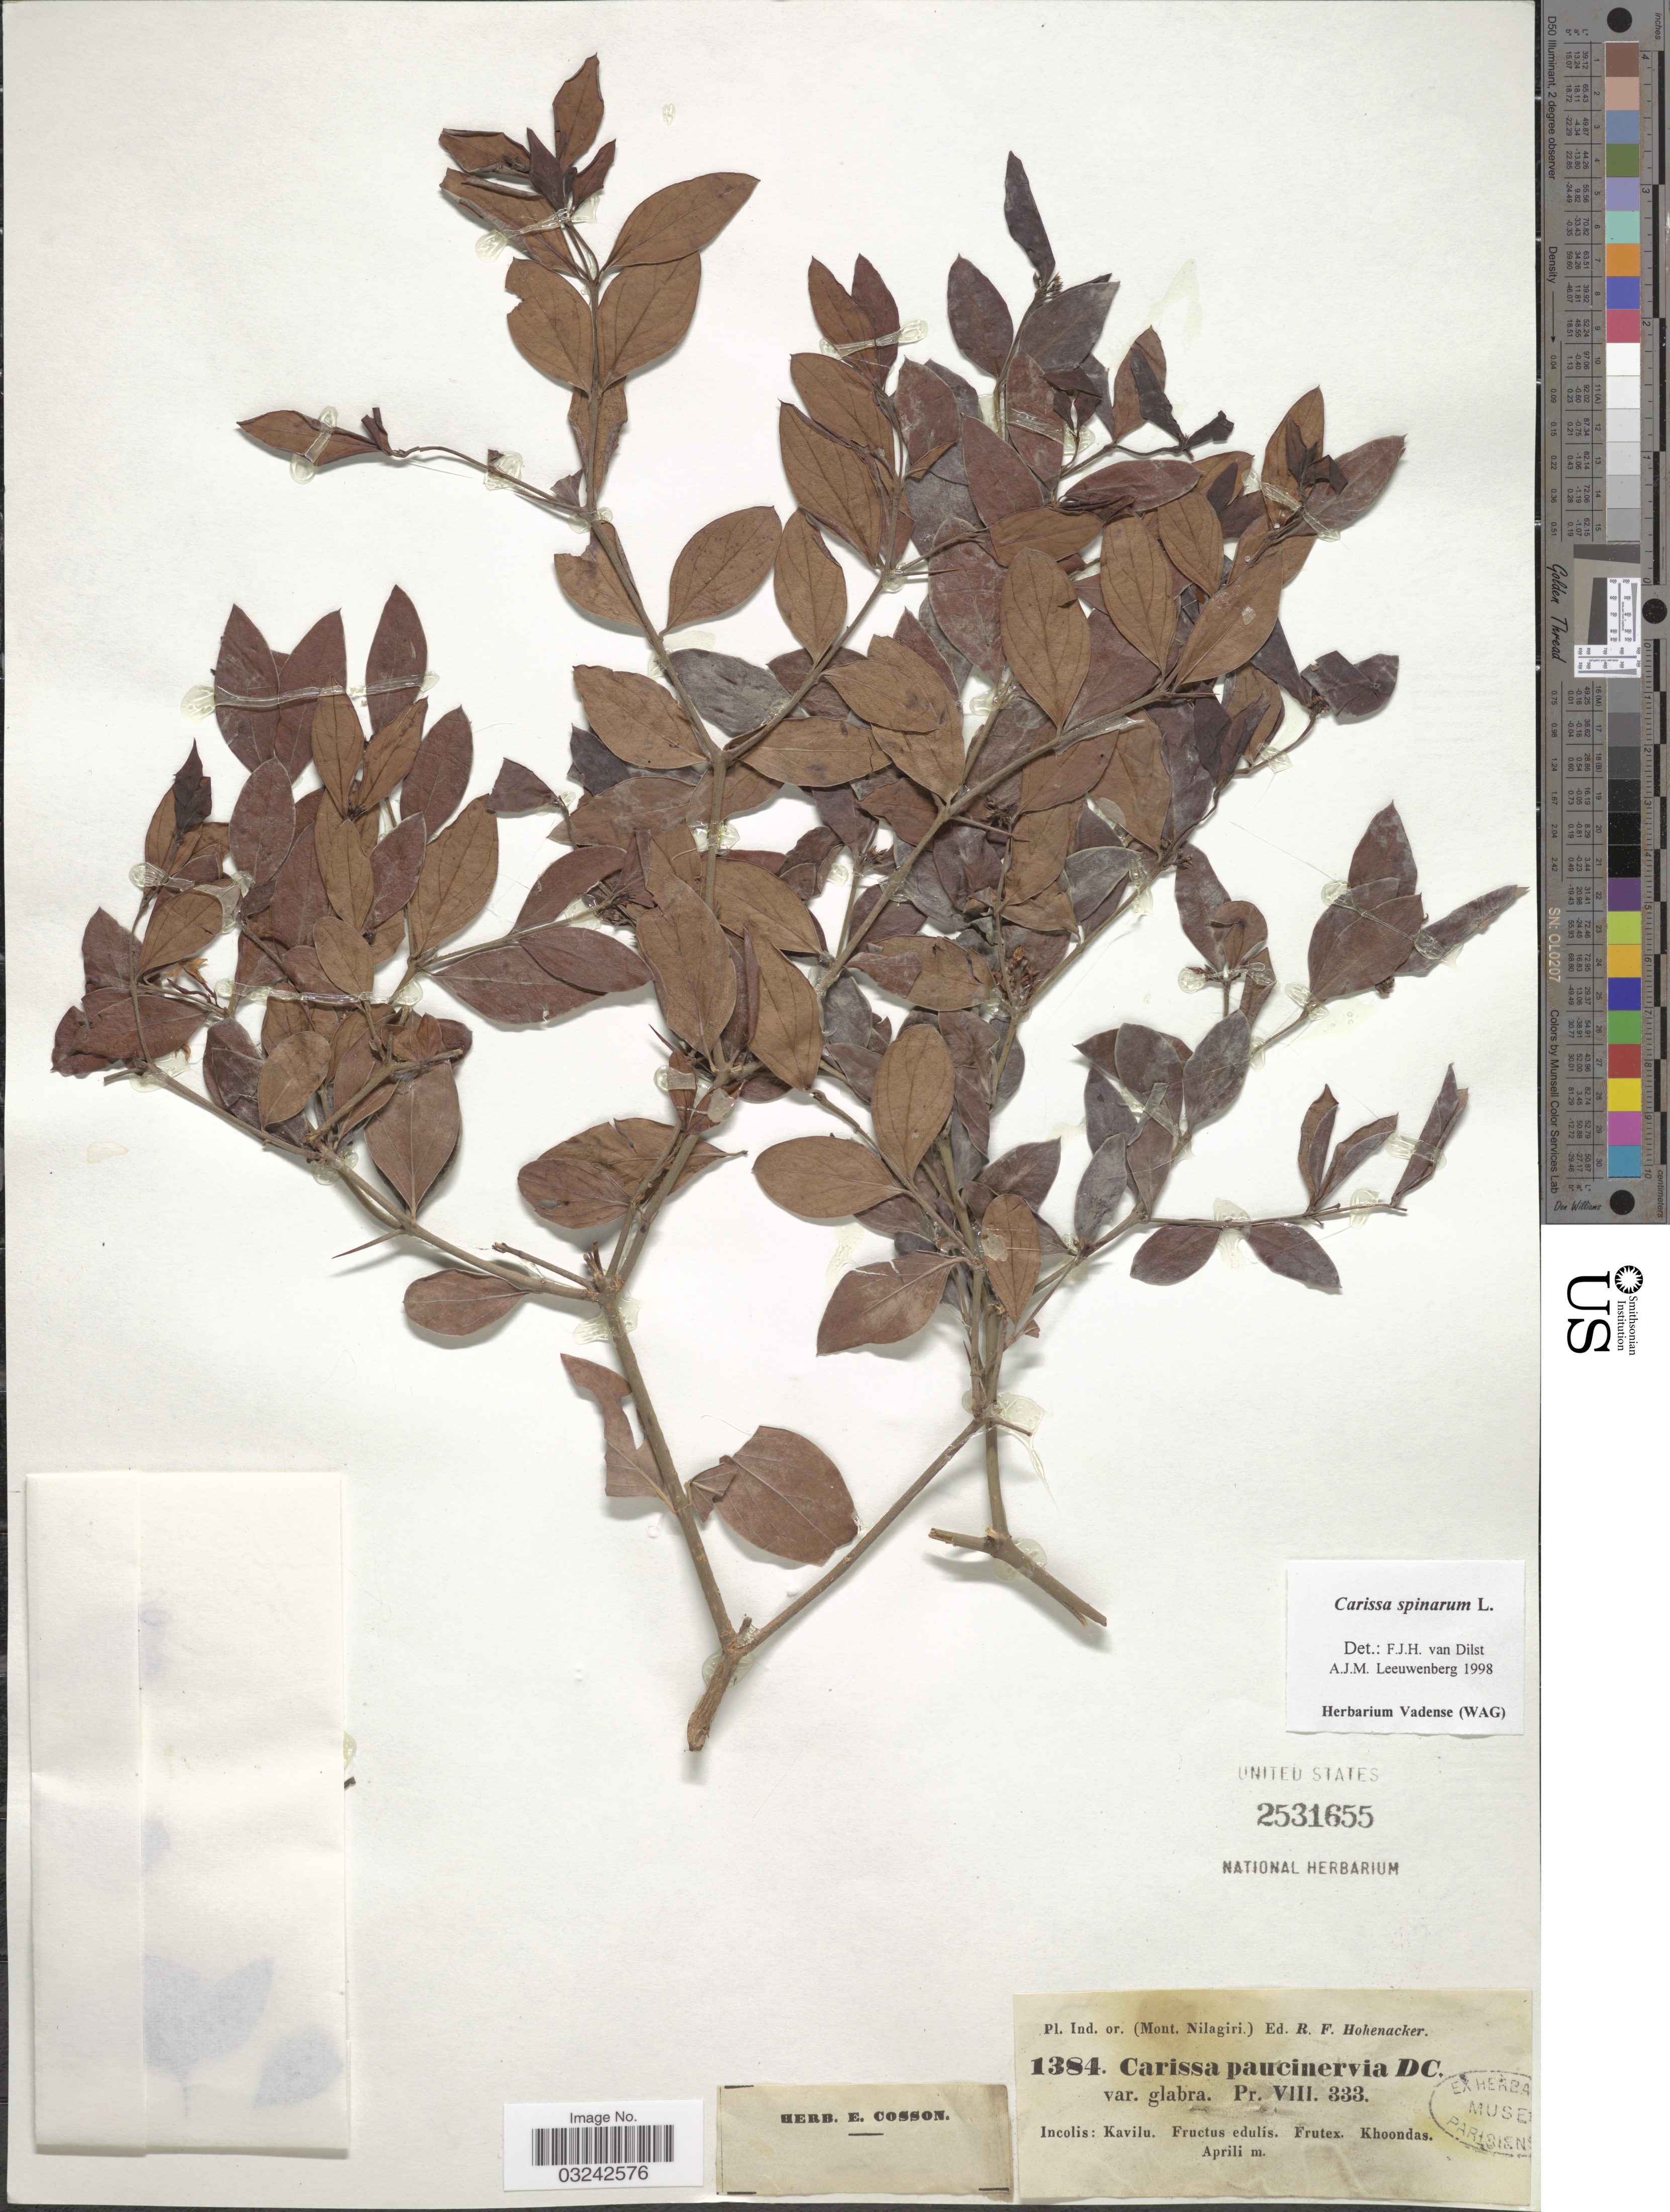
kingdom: Plantae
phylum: Tracheophyta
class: Magnoliopsida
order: Gentianales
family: Apocynaceae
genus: Carissa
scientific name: Carissa spinarum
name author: L.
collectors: R. F. Hohenacker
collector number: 1384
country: India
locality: Ind. or. (Mont. Nilagiri.). Incolis: Kavilu.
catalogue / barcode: US 2531655